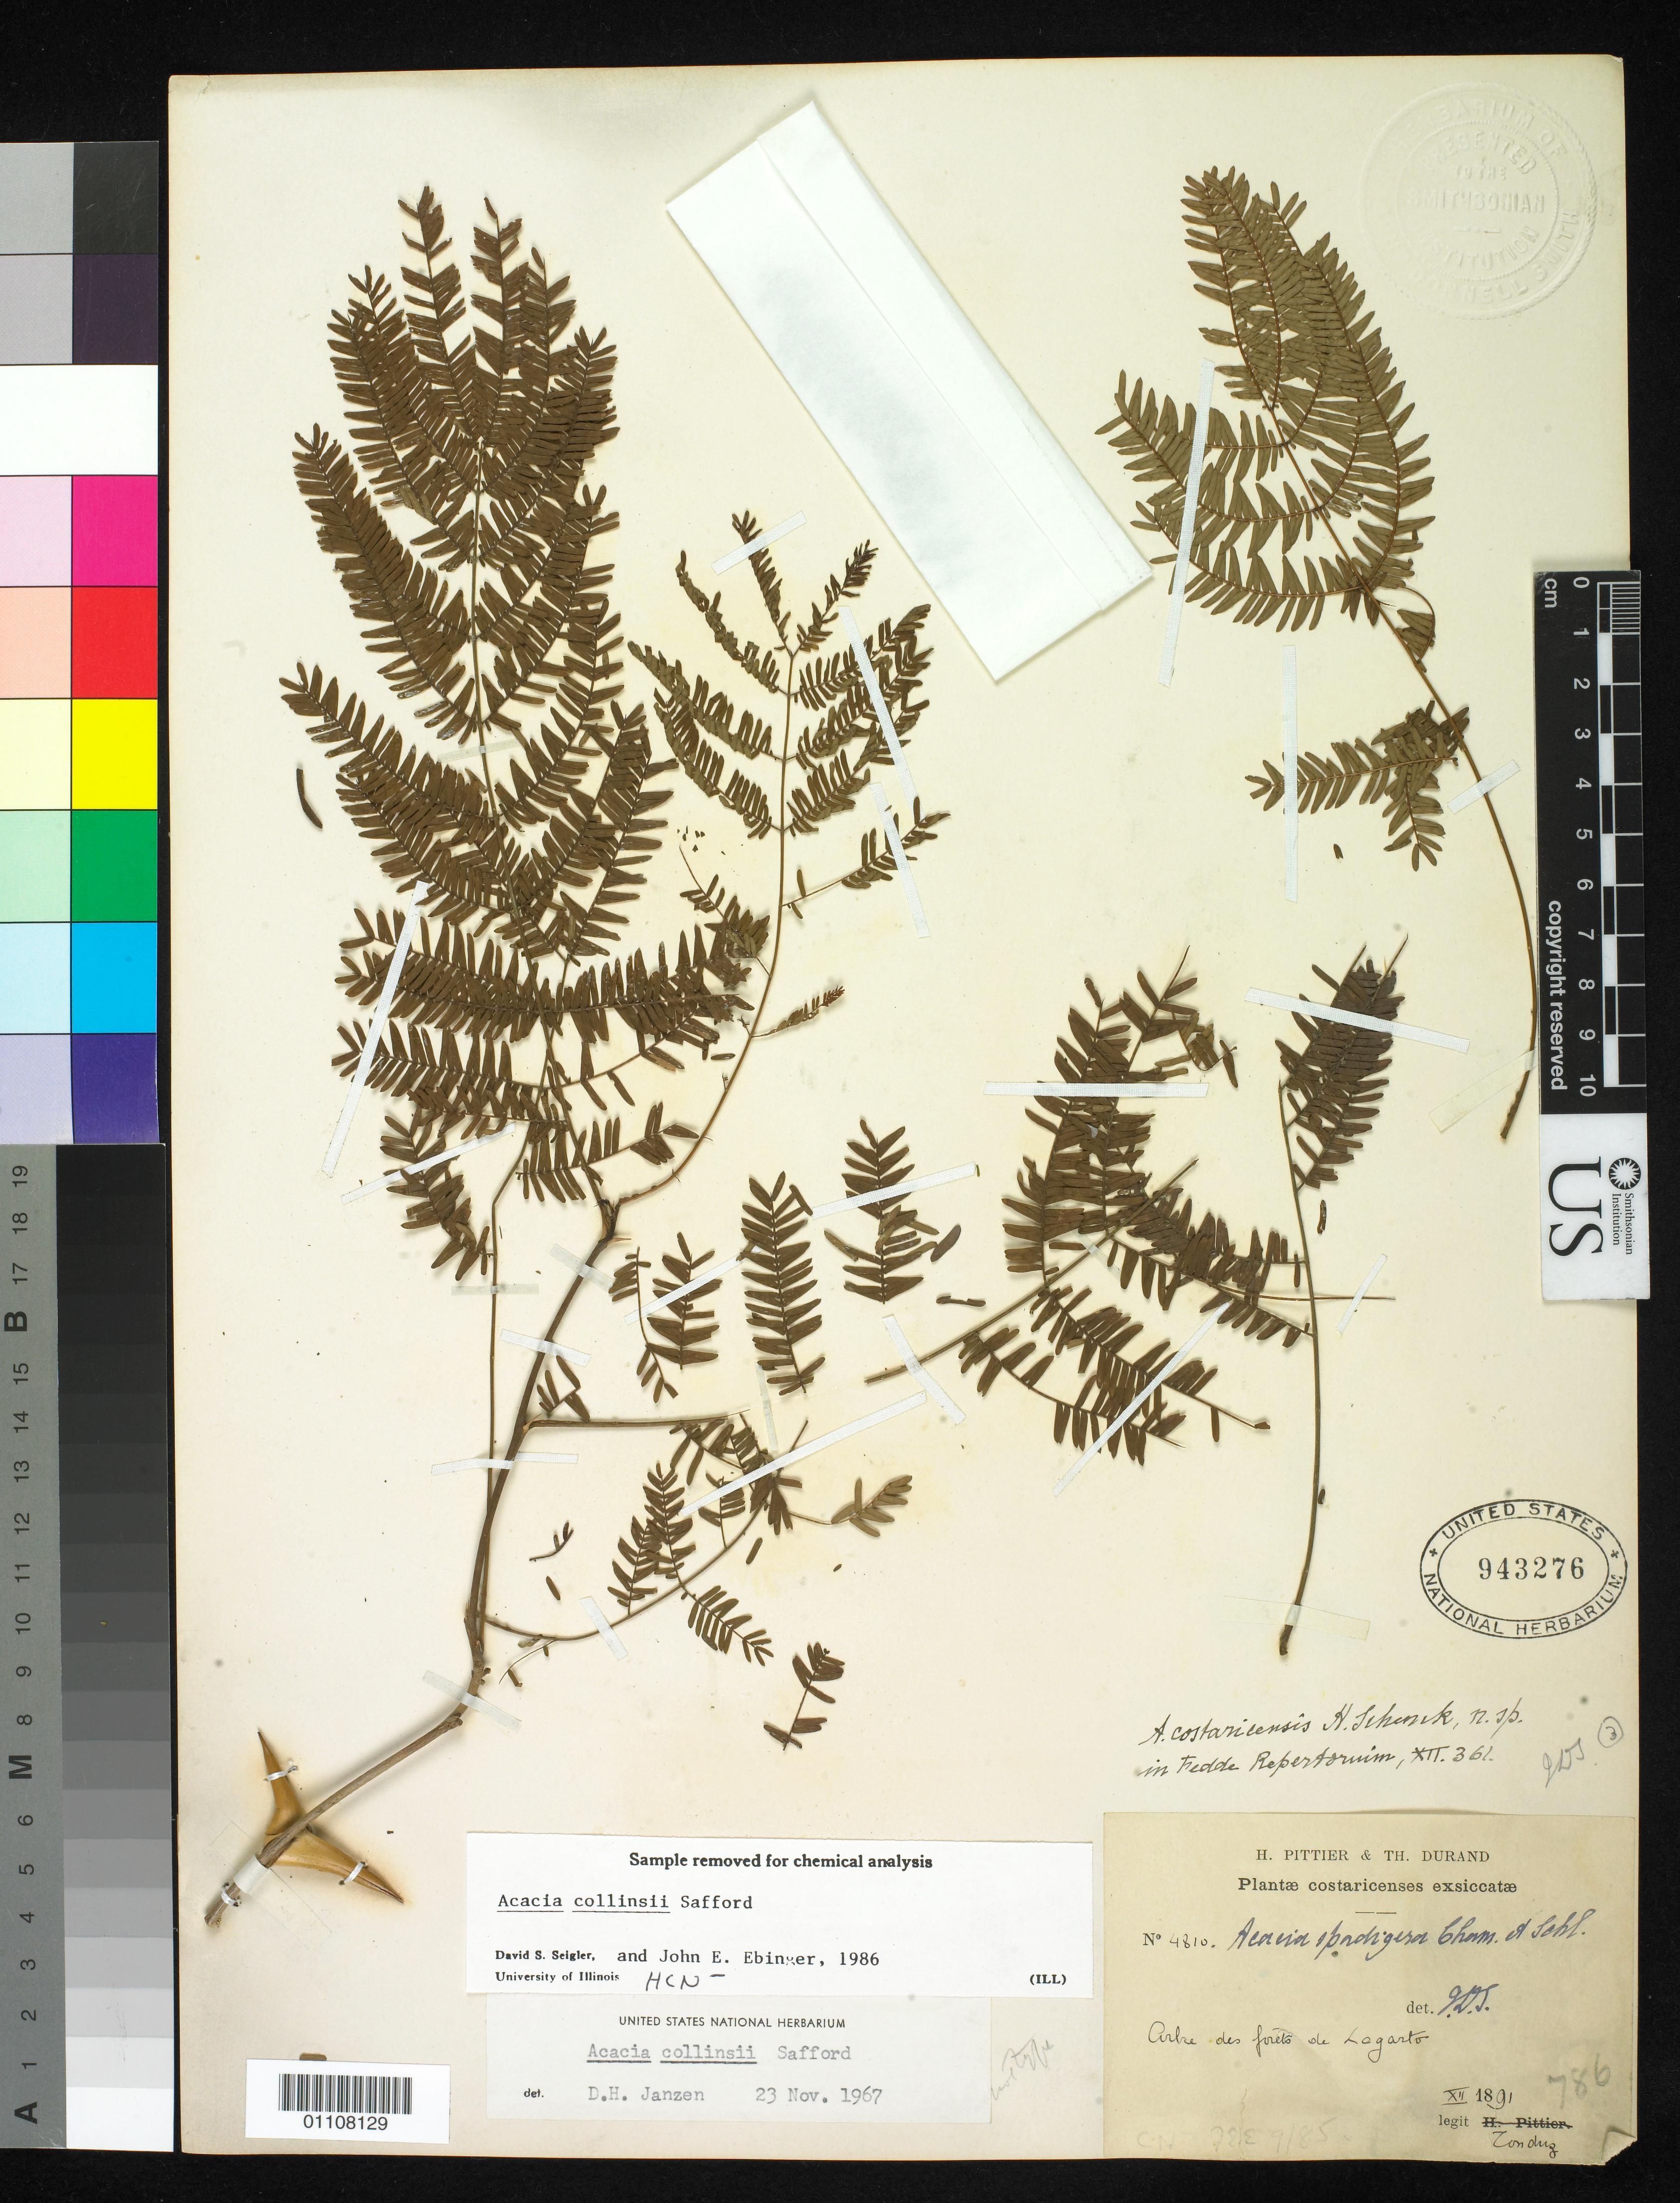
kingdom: Plantae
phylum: Tracheophyta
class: Magnoliopsida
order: Fabales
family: Fabaceae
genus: Acacia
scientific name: Acacia costaricensis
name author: Schenck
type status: Syntype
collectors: A. Tonduz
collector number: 4810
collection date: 1891-12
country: Costa Rica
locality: Lagarto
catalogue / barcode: US 943276